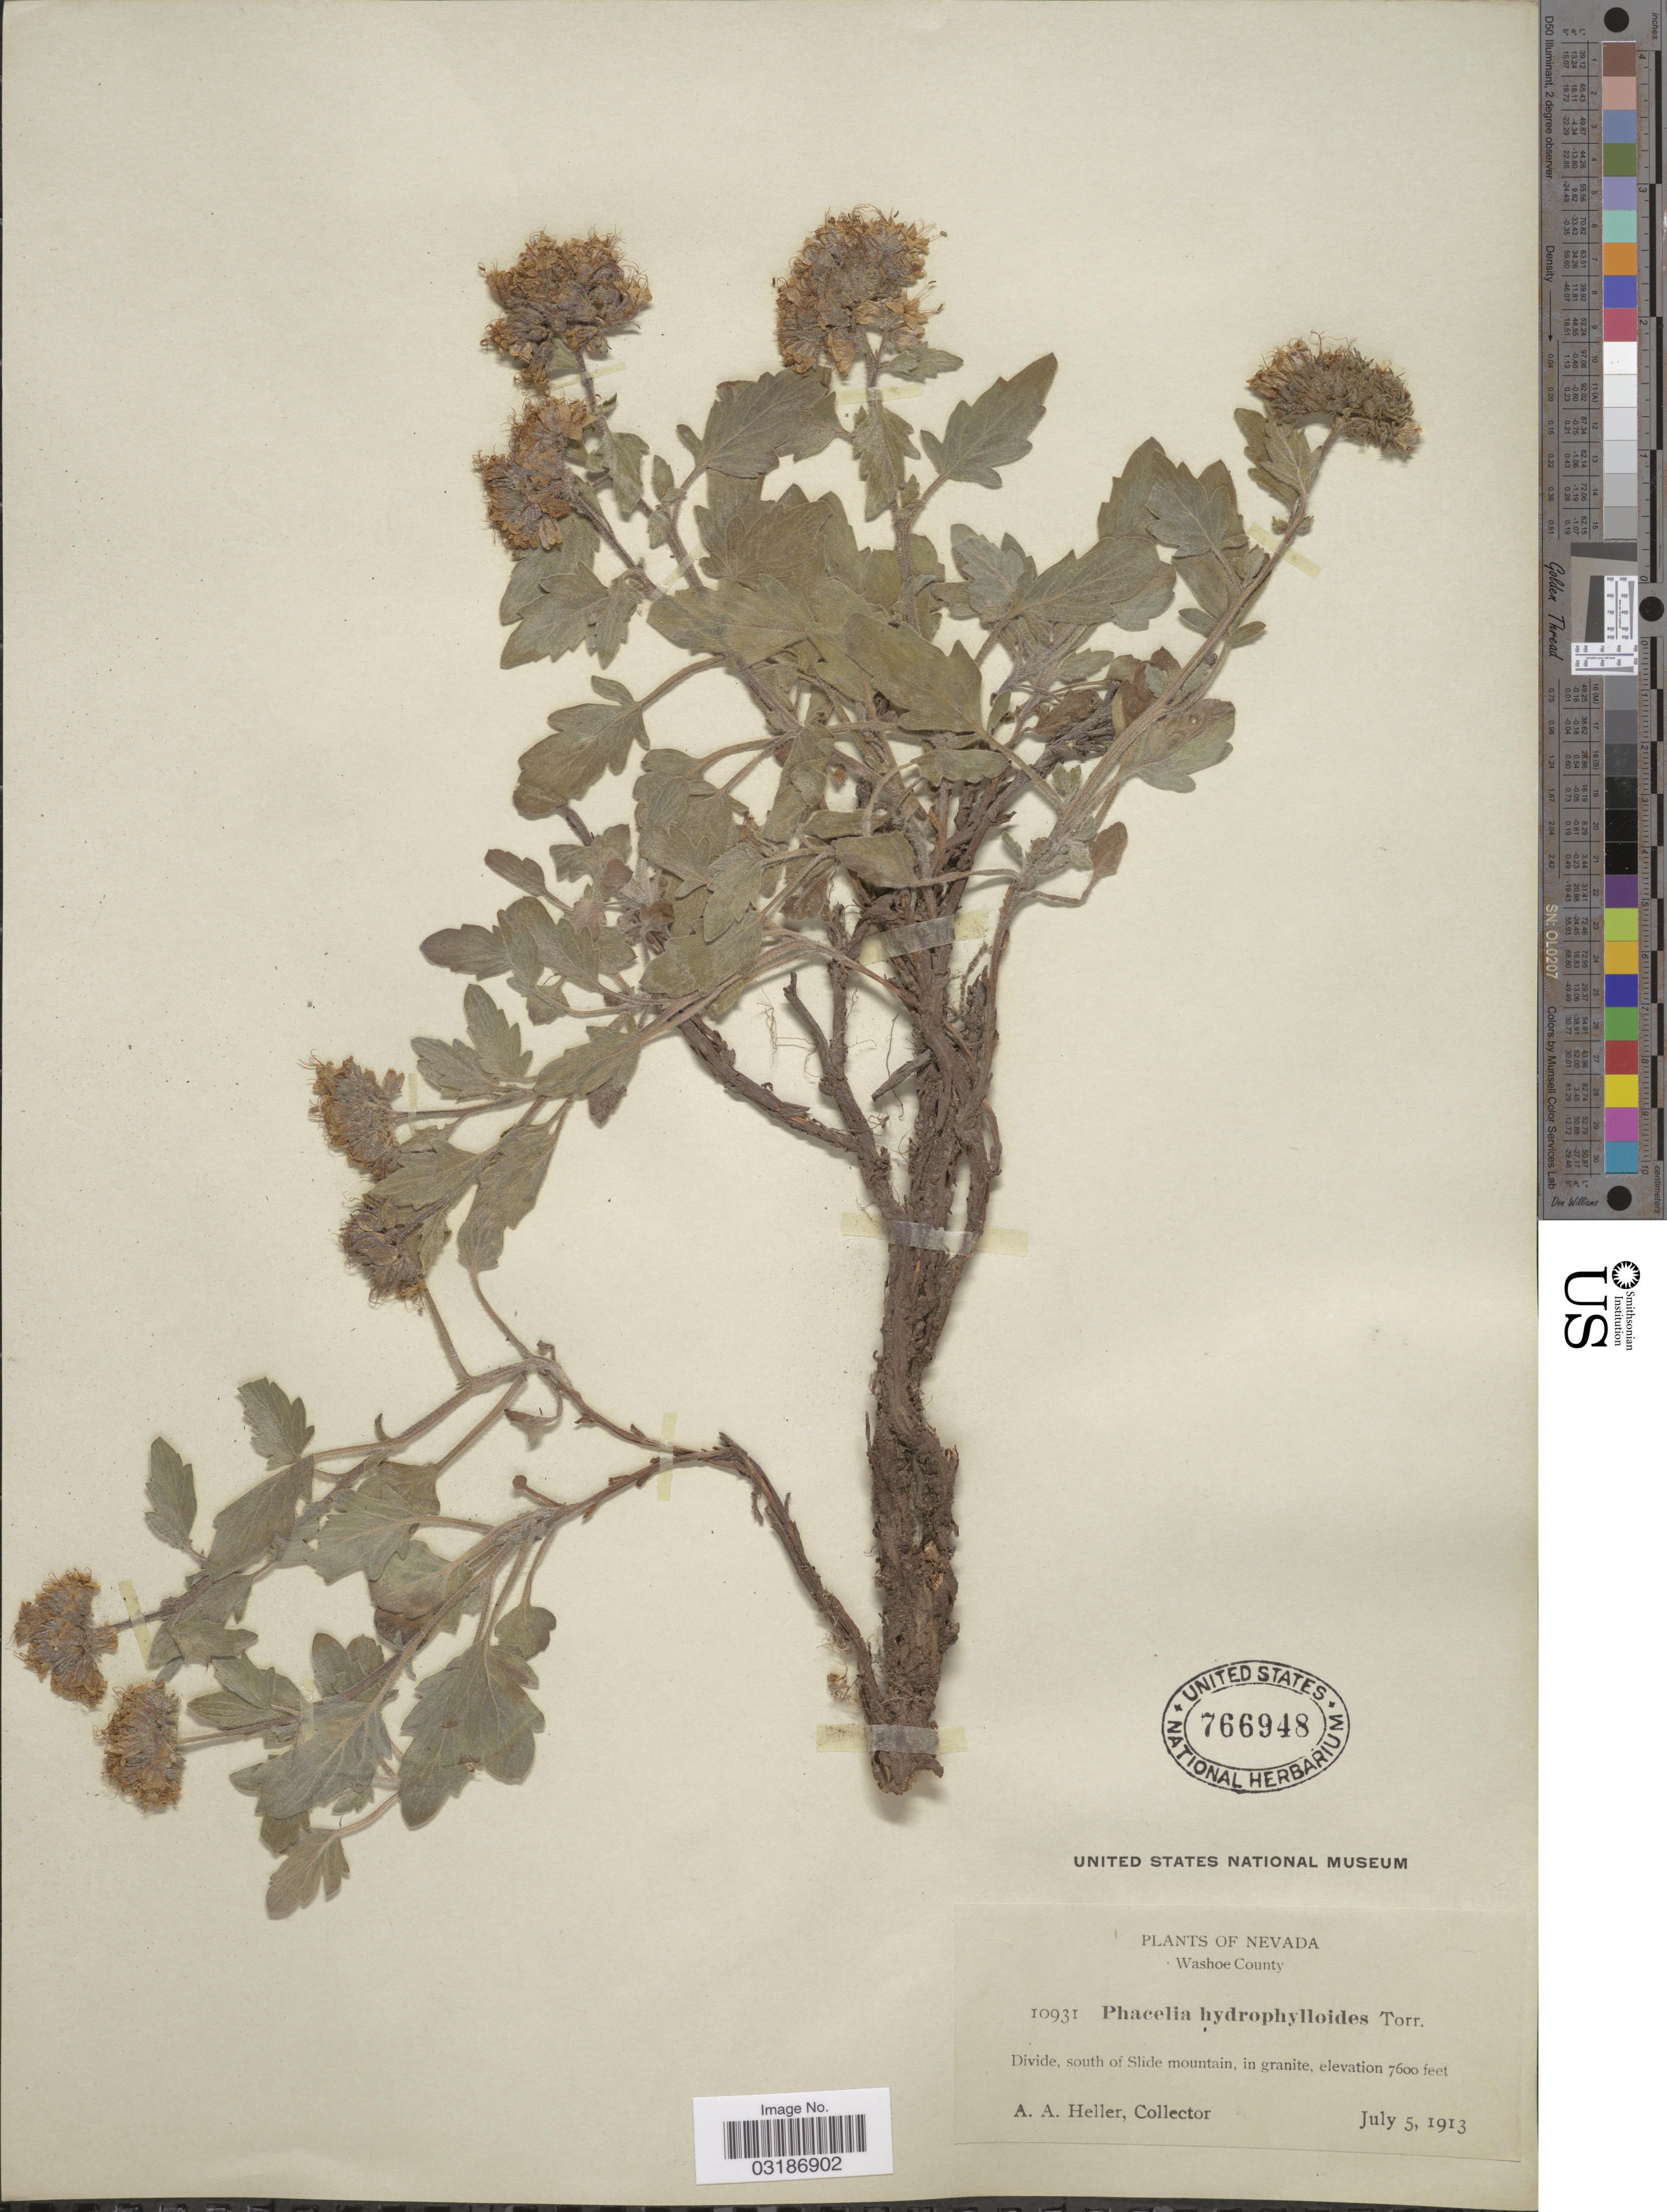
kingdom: Plantae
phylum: Tracheophyta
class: Magnoliopsida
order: Boraginales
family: Hydrophyllaceae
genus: Phacelia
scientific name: Phacelia hydrophylloides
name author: Torr. & A. Gray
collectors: A. A. Heller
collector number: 10931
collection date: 1913-07-05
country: United States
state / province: Nevada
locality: Washoe County. Divide, south of Slide mountain.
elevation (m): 2316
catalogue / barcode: US 766948